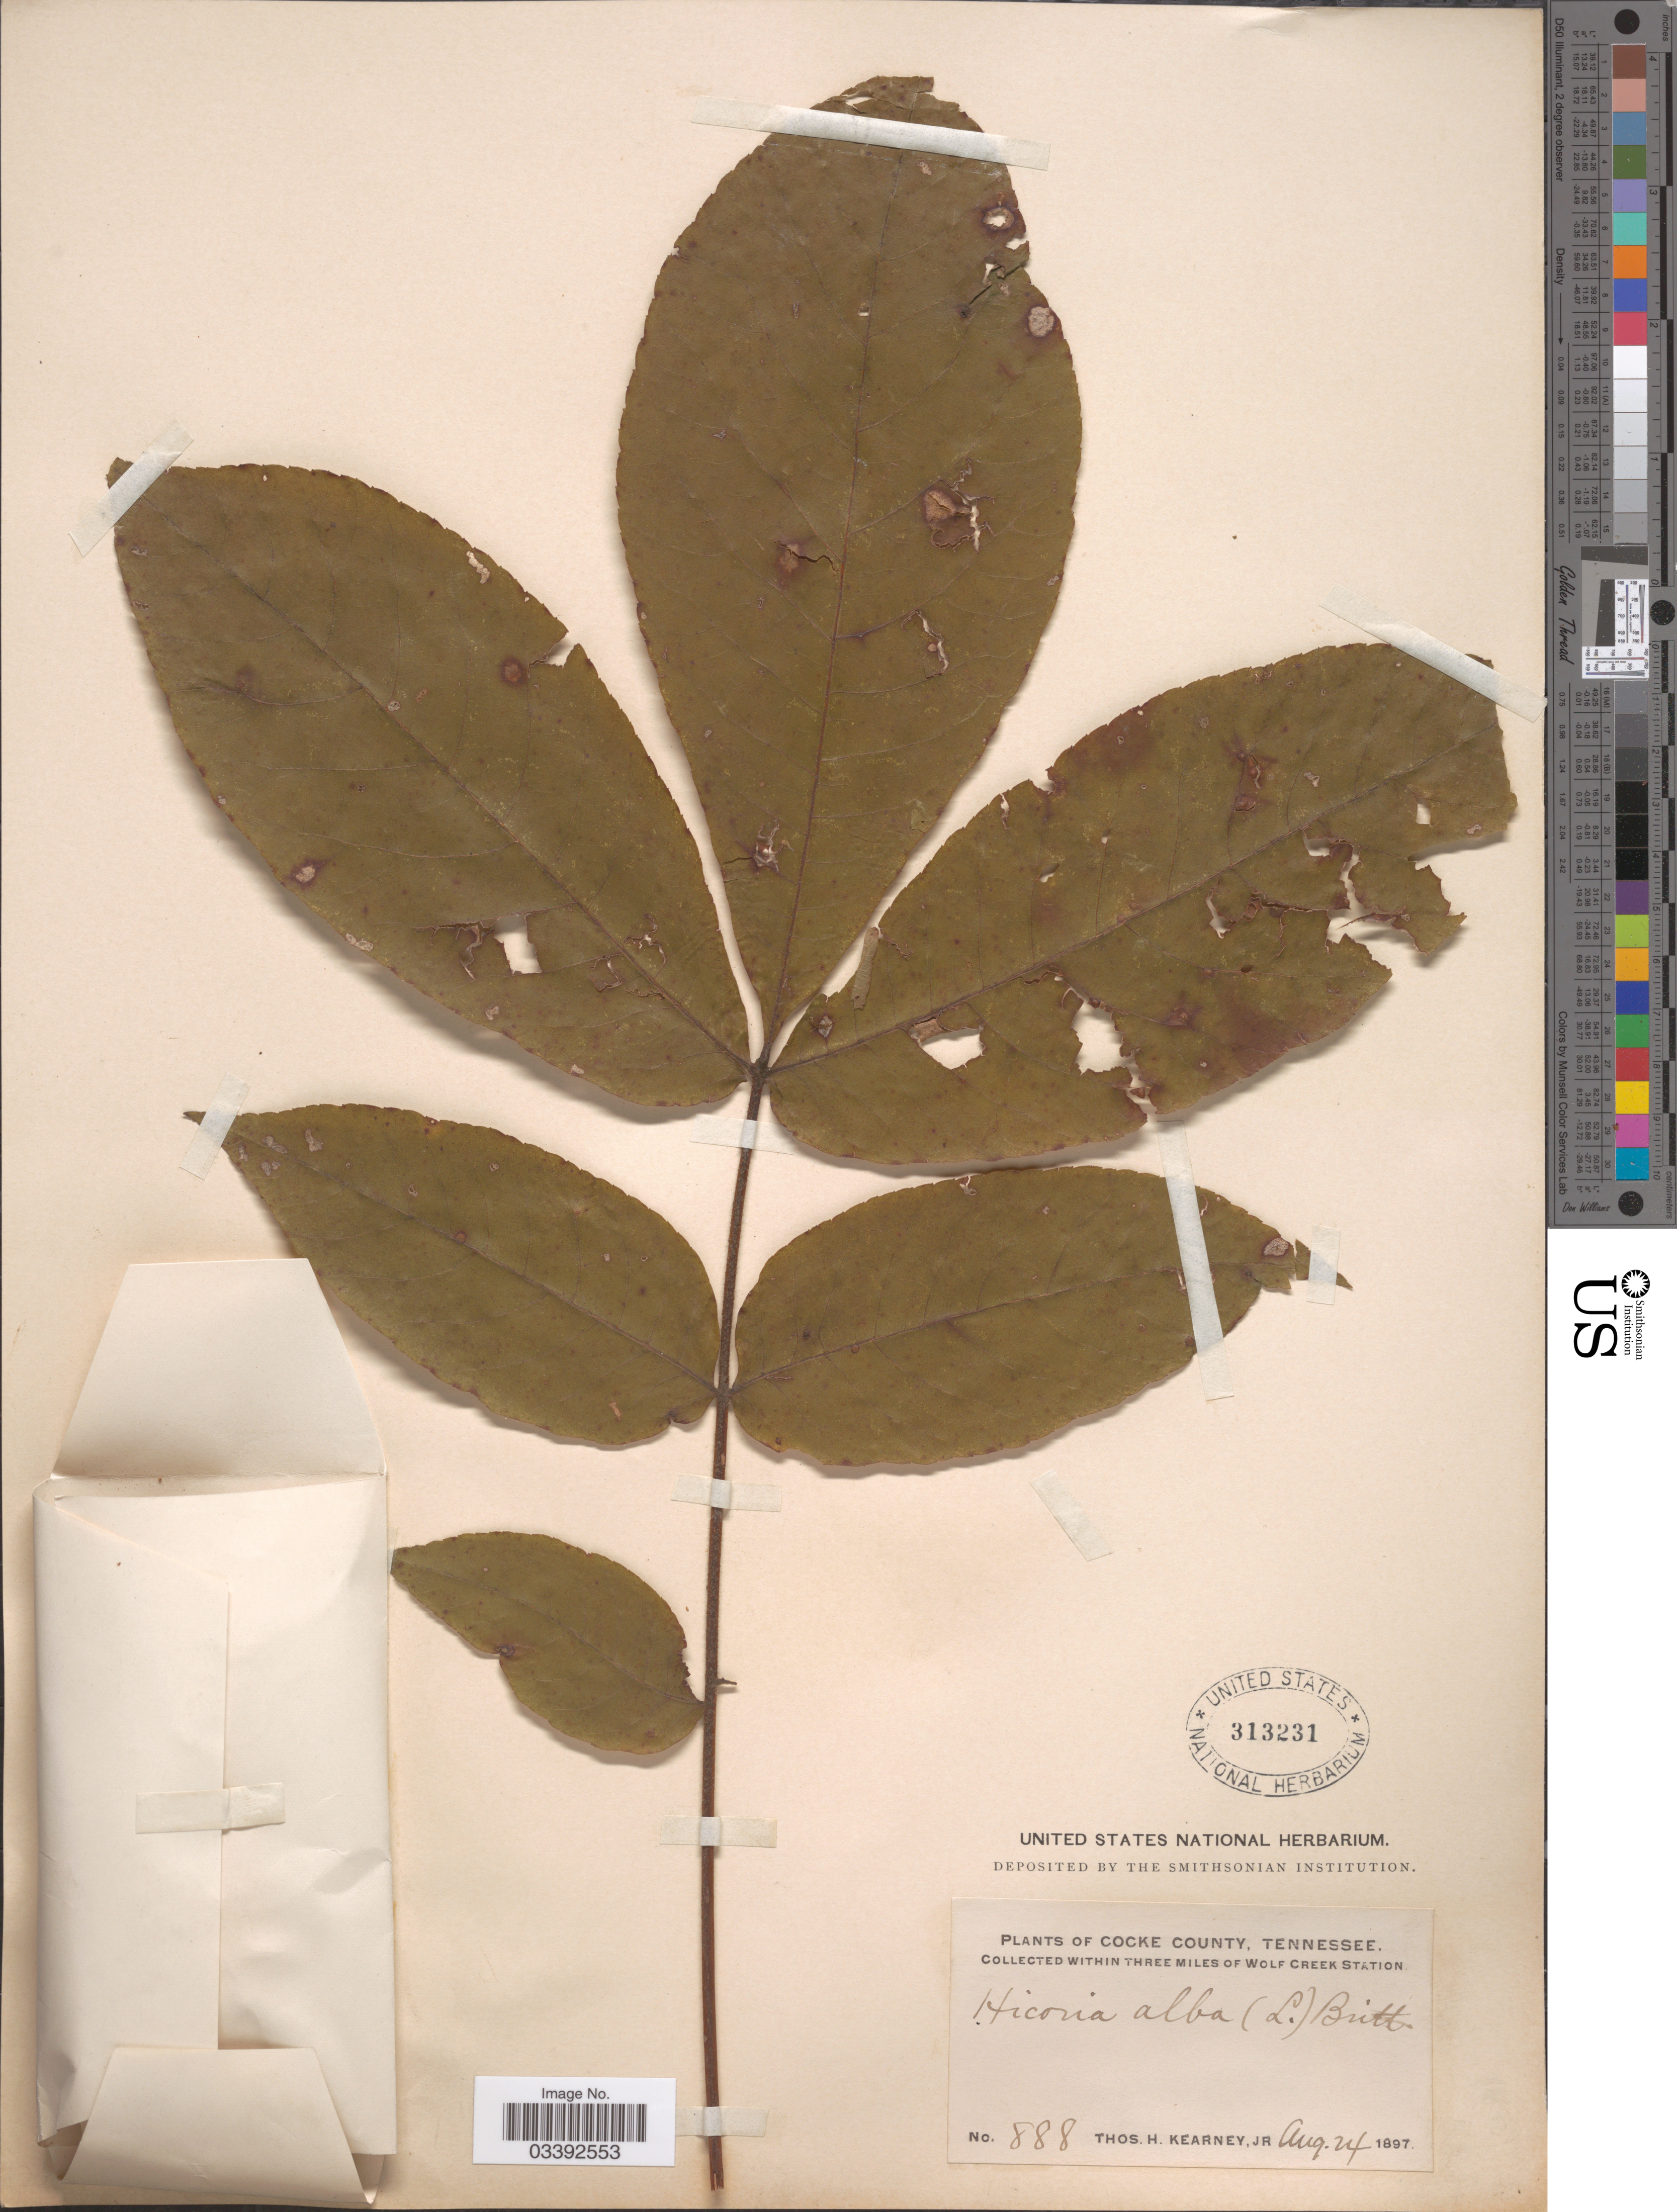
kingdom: Plantae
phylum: Tracheophyta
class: Magnoliopsida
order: Fagales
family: Juglandaceae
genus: Carya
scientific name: Carya tomentosa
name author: (Lam.) Nutt.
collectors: T. H. Kearney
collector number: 888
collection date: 1897-08-24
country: United States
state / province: Tennessee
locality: Cocke County. Within three miles of Wolf Creek Station.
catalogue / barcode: US 313231